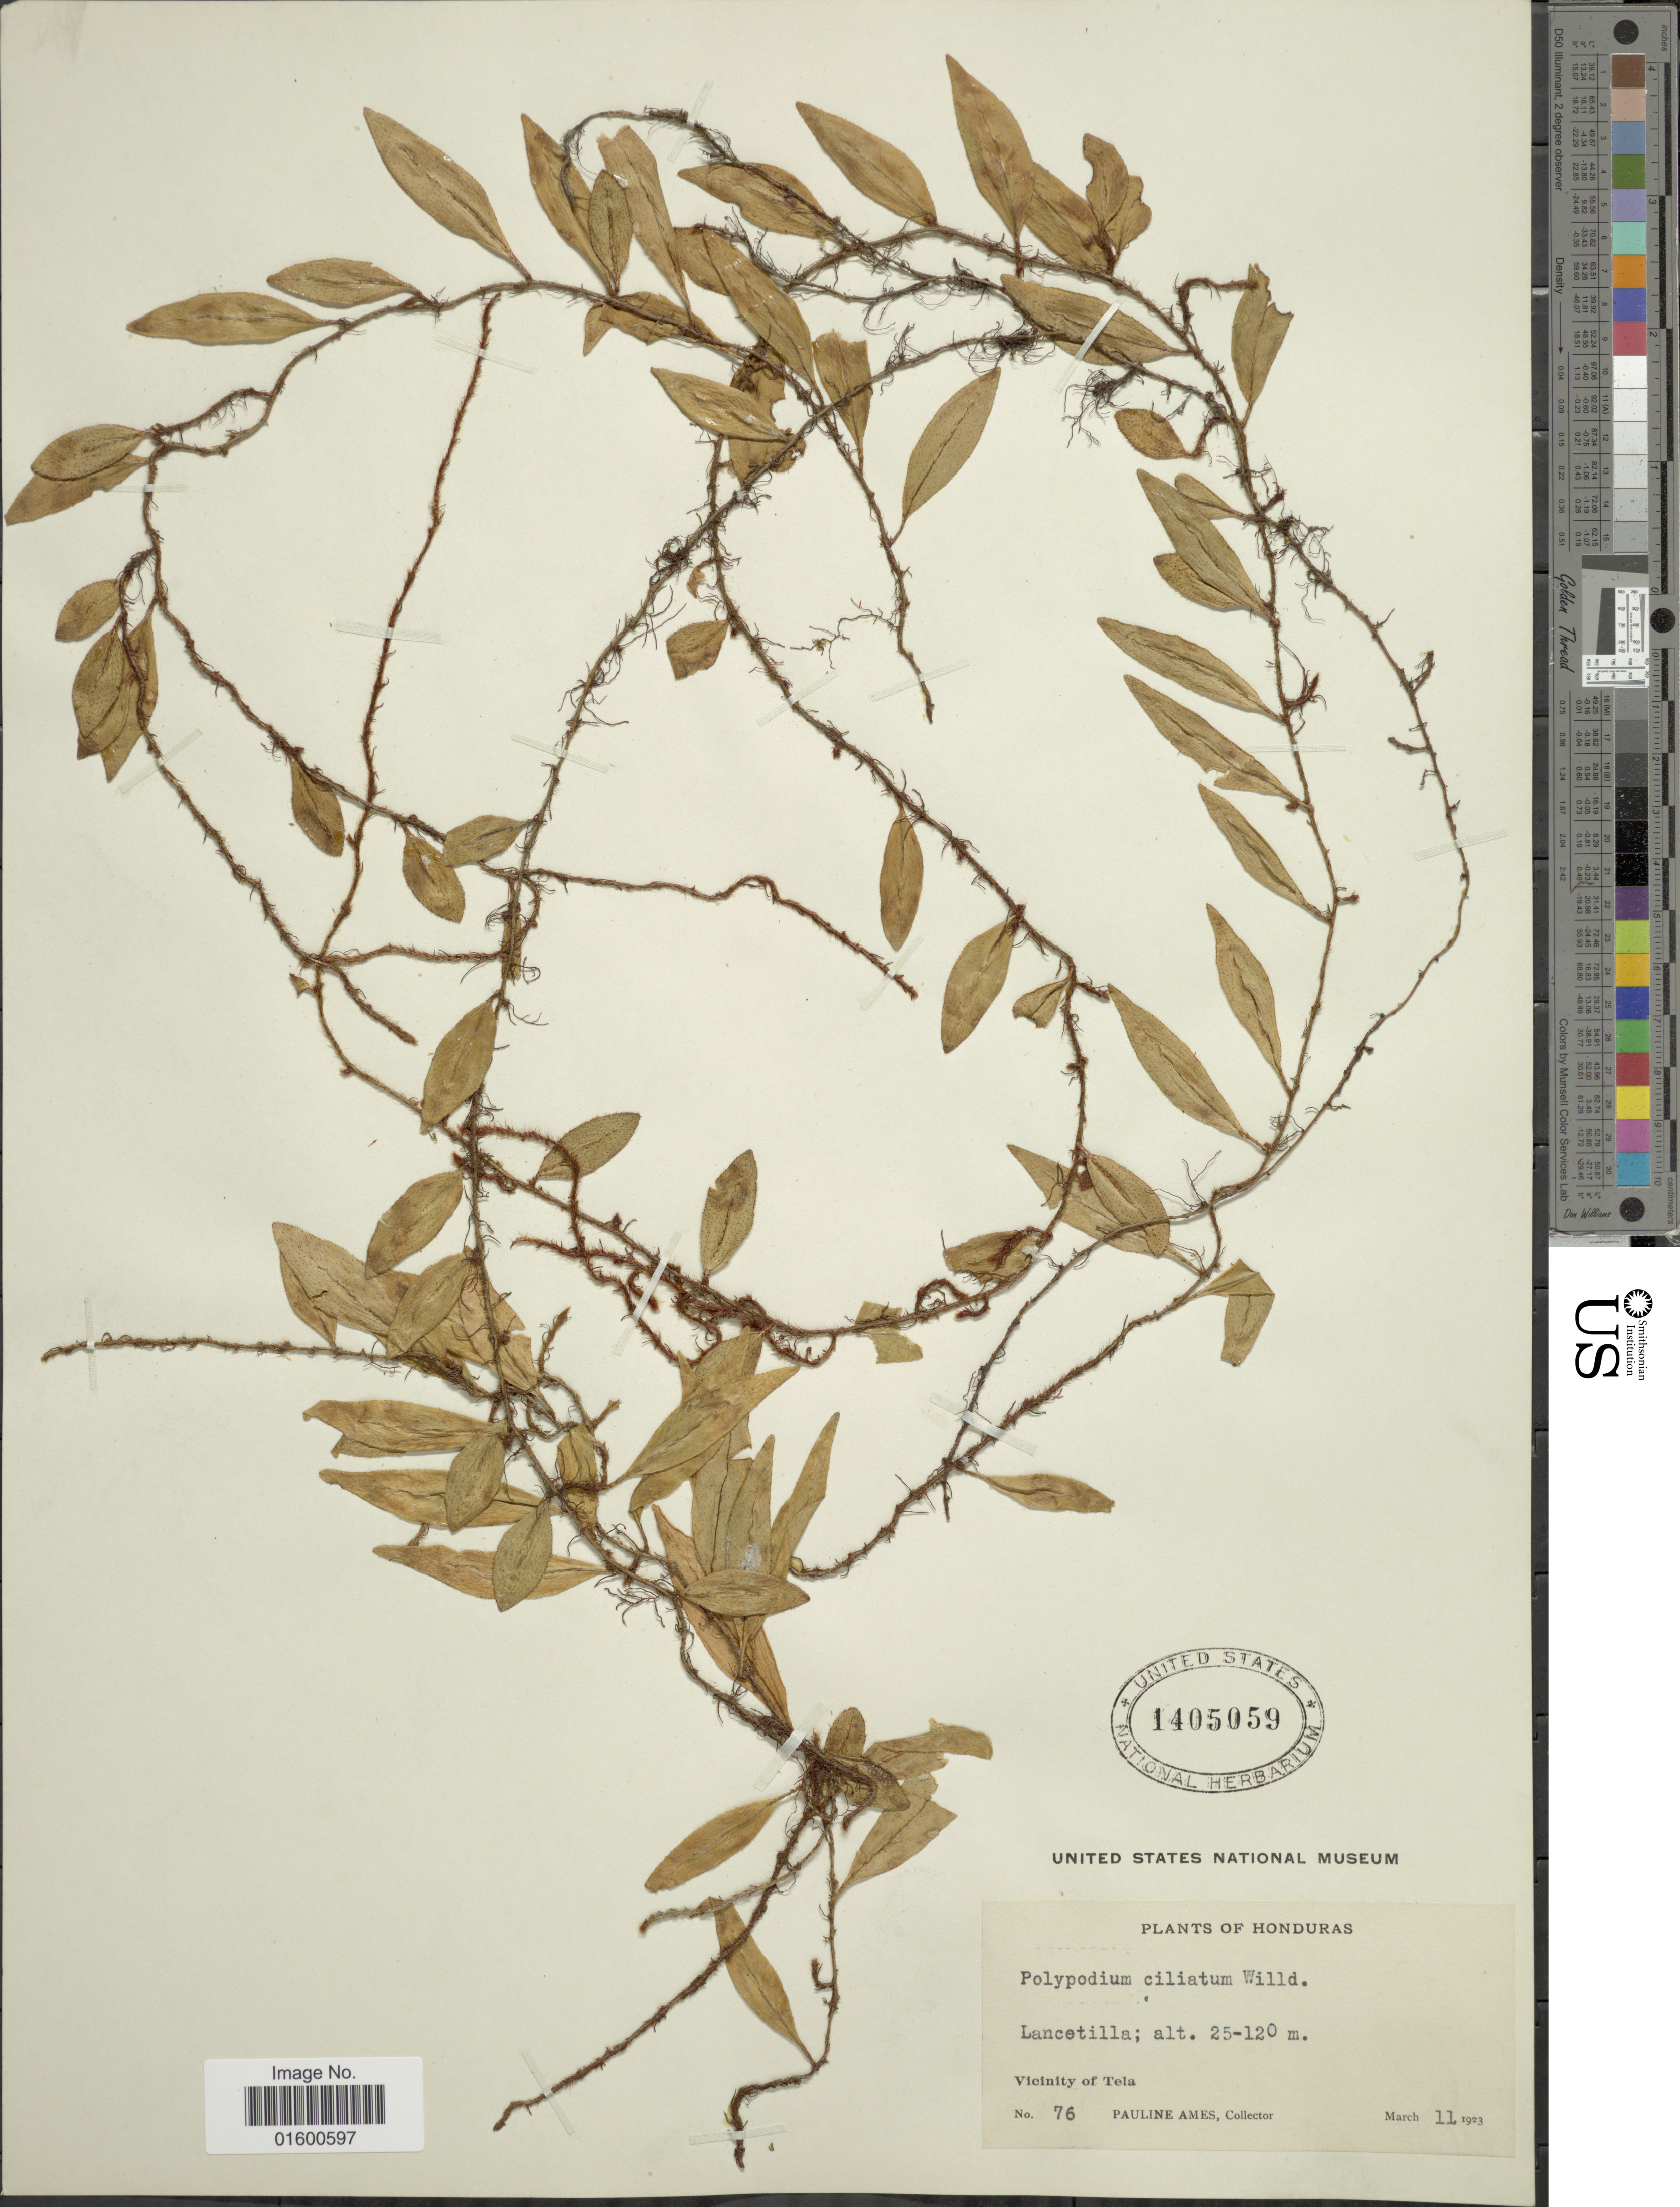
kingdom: Plantae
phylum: Tracheophyta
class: Polypodiopsida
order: Polypodiales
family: Polypodiaceae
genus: Microgramma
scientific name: Microgramma reptans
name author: (Cav.) A.R. Sm.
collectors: P. Ames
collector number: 76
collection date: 1923-03-11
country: Honduras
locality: Lancetilla, Vicinity of Tela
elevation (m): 25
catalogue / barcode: US 1405059